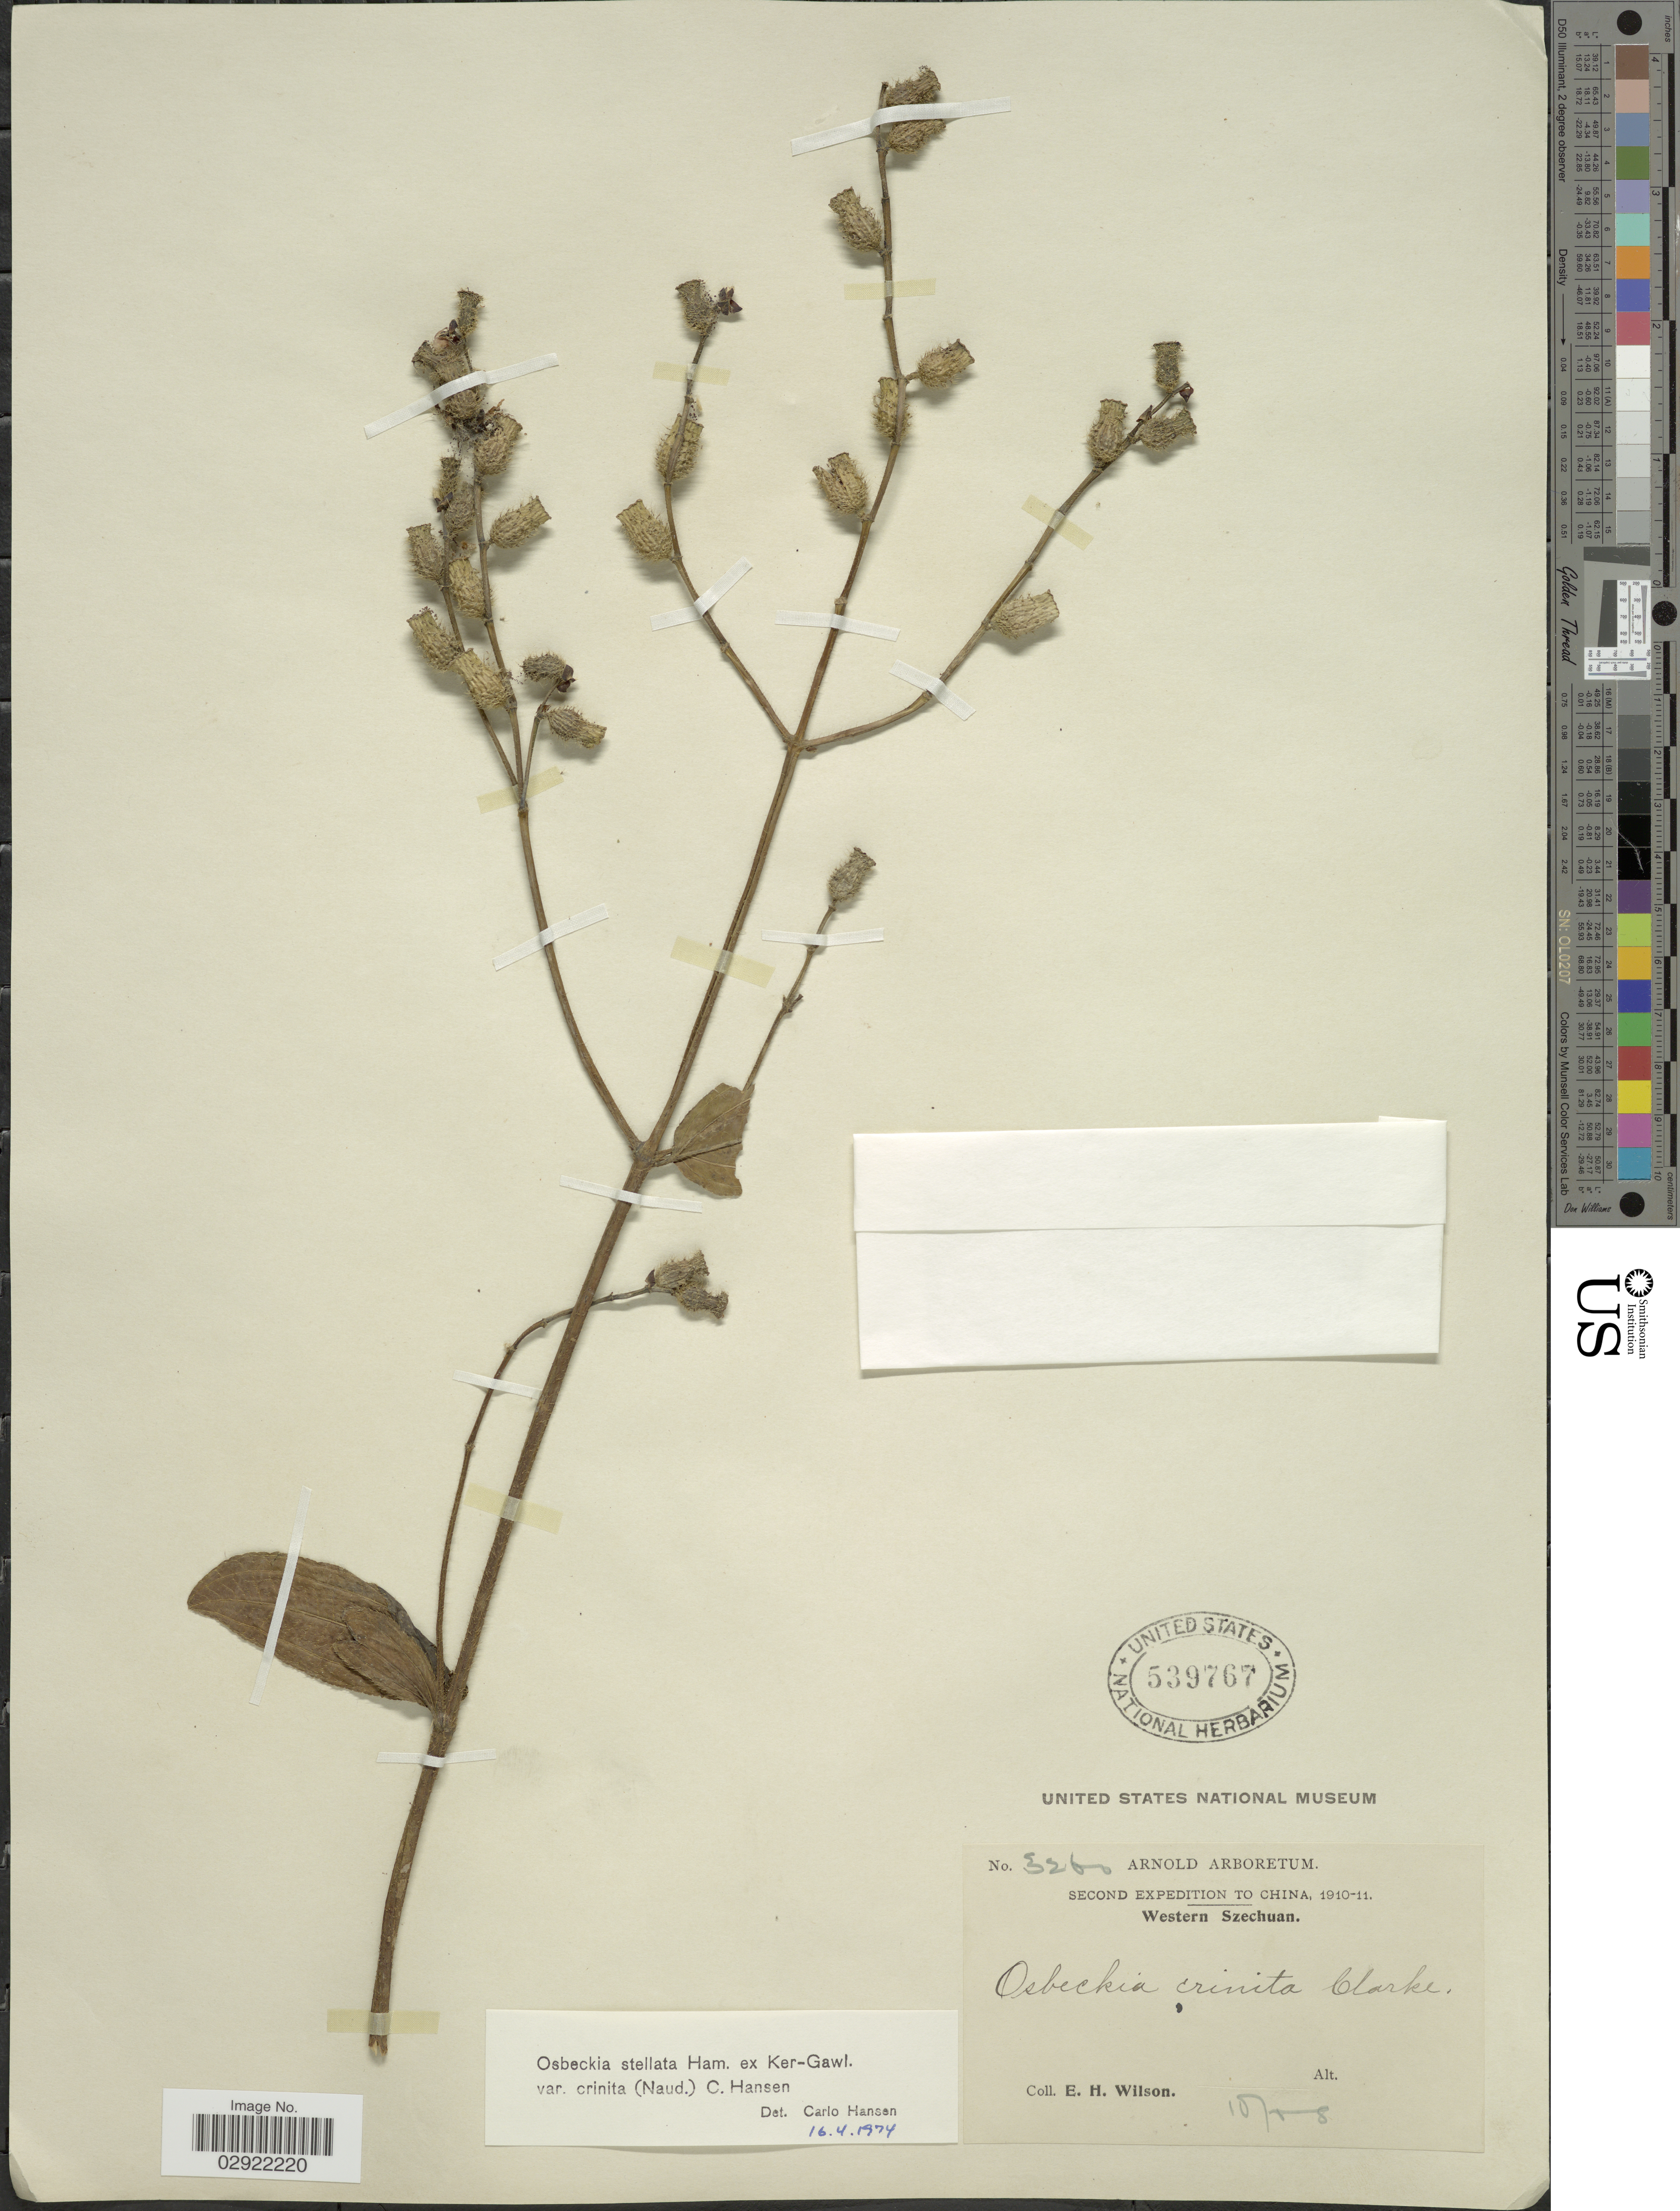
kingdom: Plantae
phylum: Tracheophyta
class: Magnoliopsida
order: Myrtales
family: Melastomataceae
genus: Osbeckia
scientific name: Osbeckia stellata var. crinita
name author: (Benth. ex Naudin) C.Hansen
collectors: E. Wilson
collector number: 3260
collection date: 1910-10/1911-08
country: China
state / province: Sichuan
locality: Western Szechuan.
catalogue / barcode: US 539767